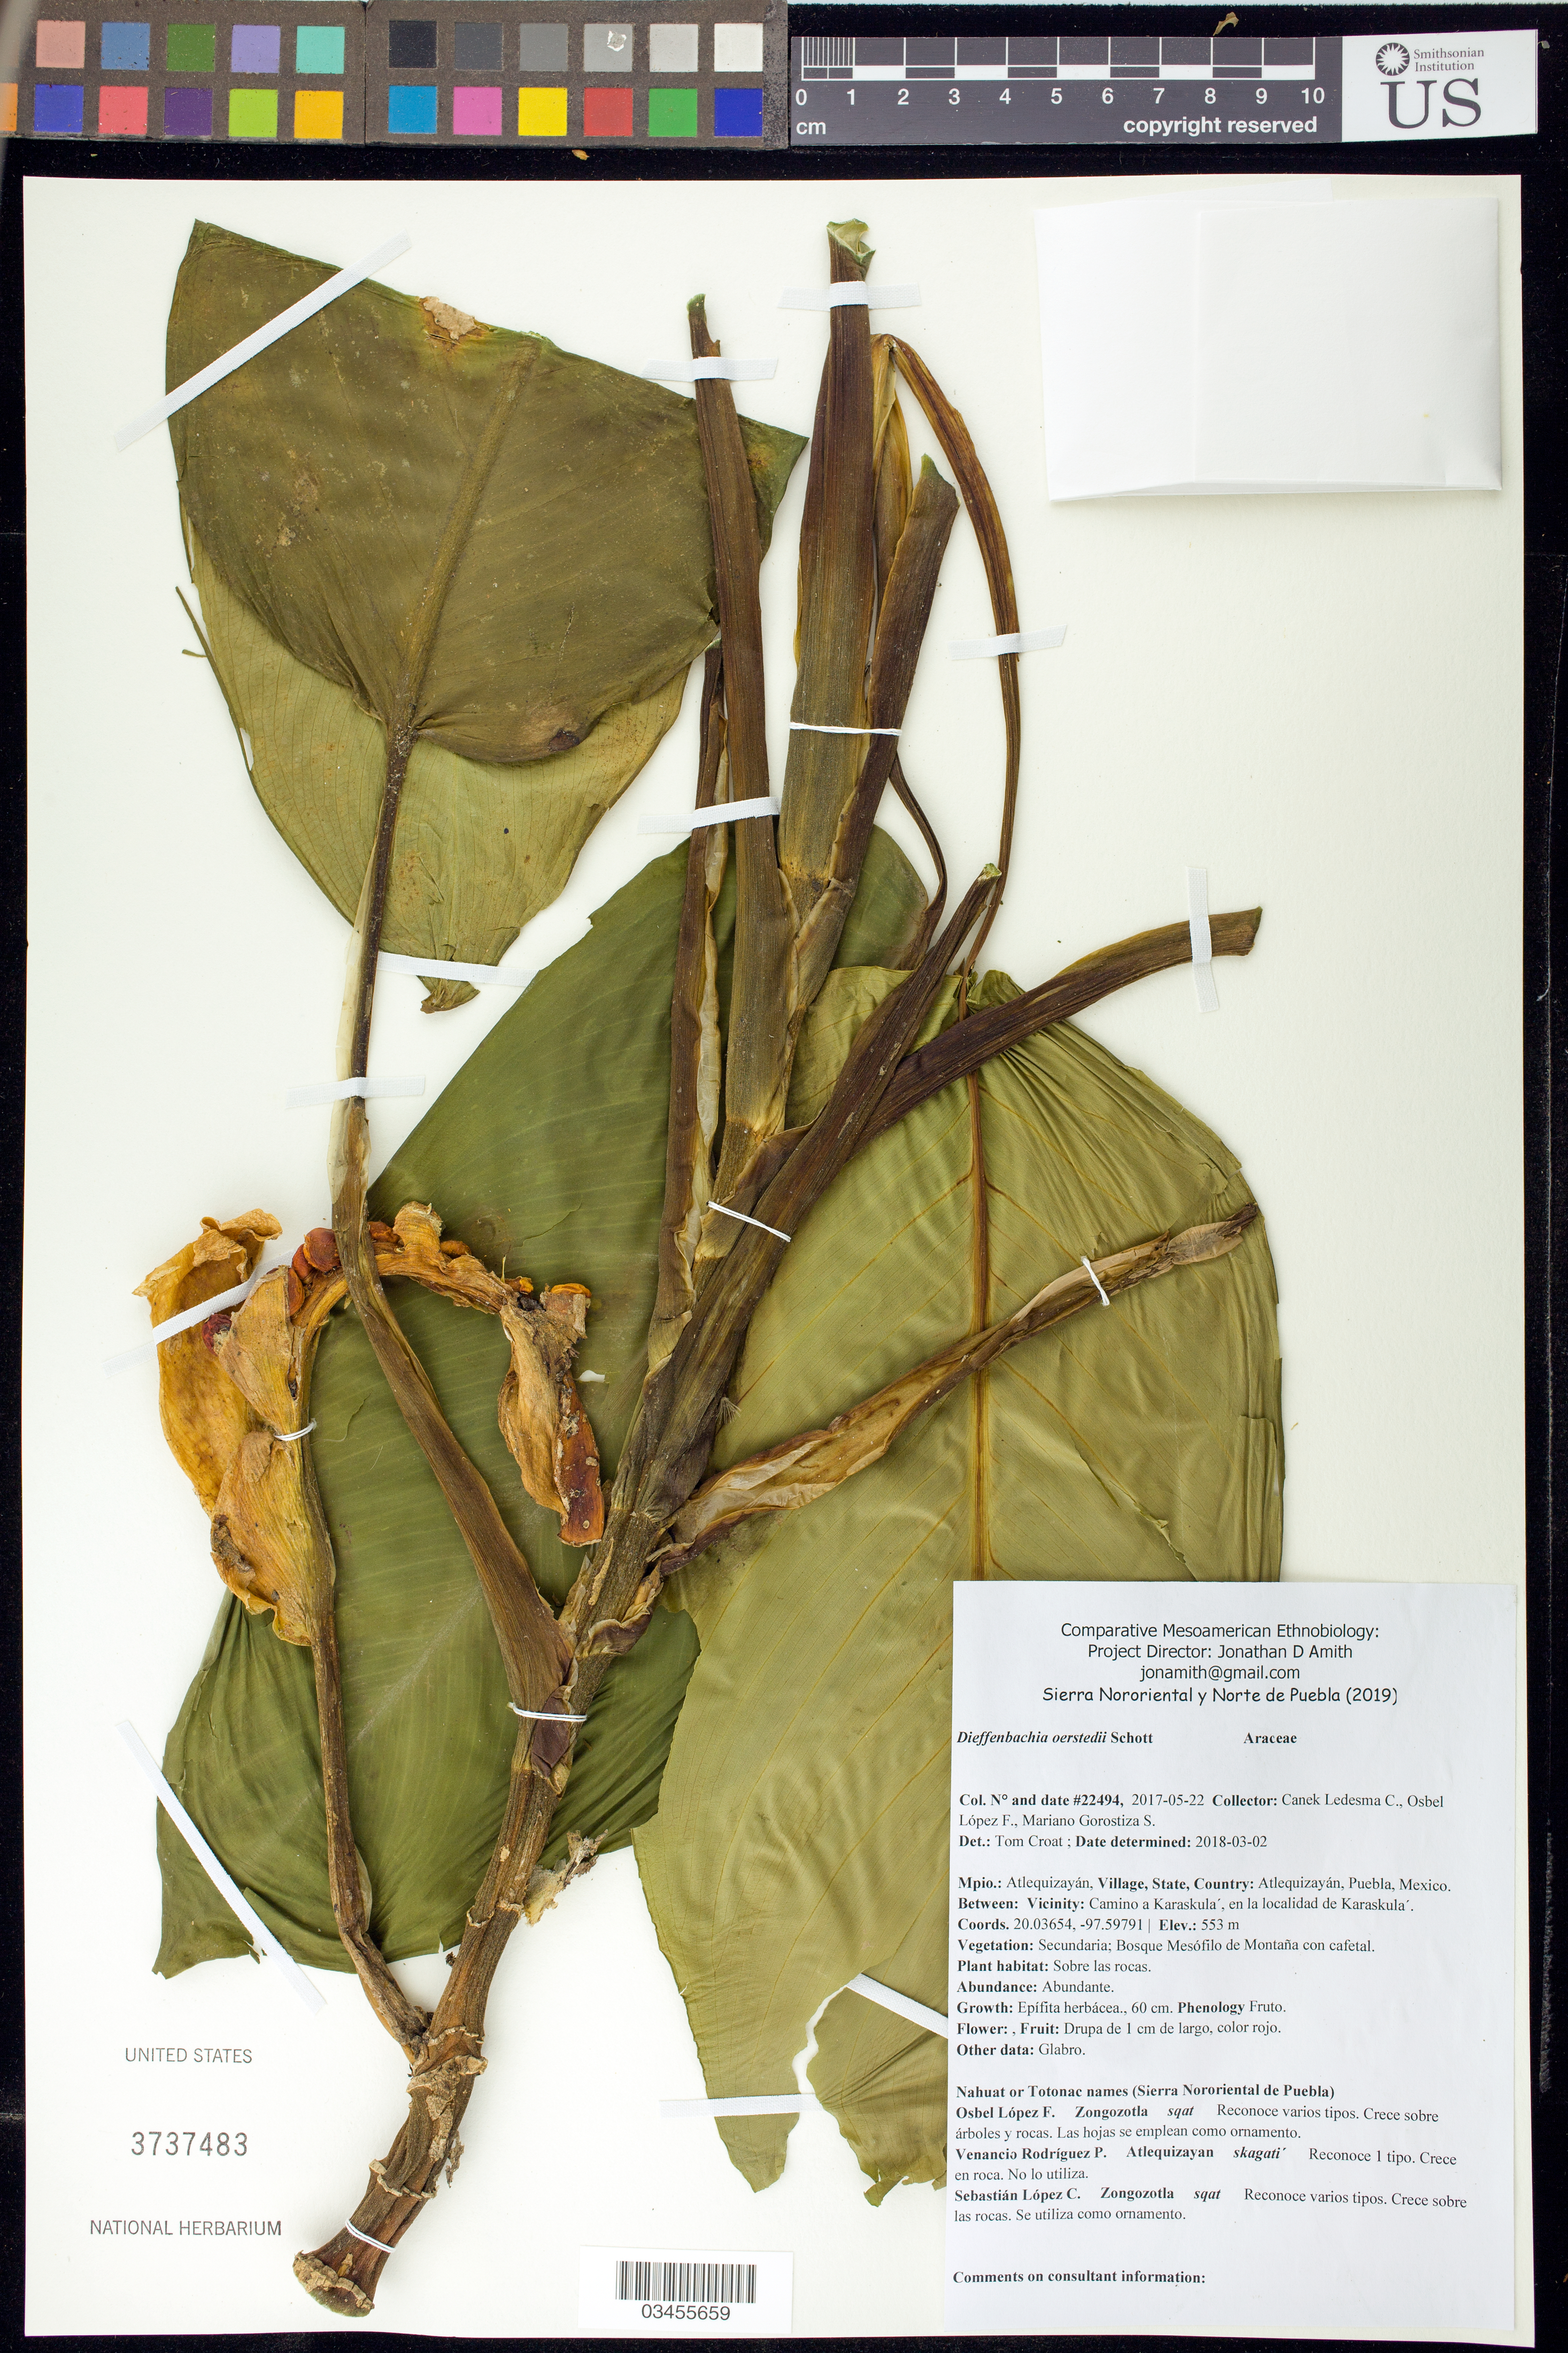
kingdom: Plantae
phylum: Tracheophyta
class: Liliopsida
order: Alismatales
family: Araceae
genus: Dieffenbachia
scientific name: Dieffenbachia oerstedii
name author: Schott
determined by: Croat, Thomas B., Missouri Botanical Garden (MO)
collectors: Canek Ledesma C., O. López Francisco & M. Gorostiza S.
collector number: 22494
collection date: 2017-05-22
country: México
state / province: Puebla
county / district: Atlequizayán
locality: PUEBLO: San Miguel Atlequizayán; LOCALIDAD EXACTA: Camino a Karaskula´, en la localidad de Karaskula´.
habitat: Bosque mesófilo de montaña con cafetal | Sobre las rocas.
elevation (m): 553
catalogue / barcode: US 3737483